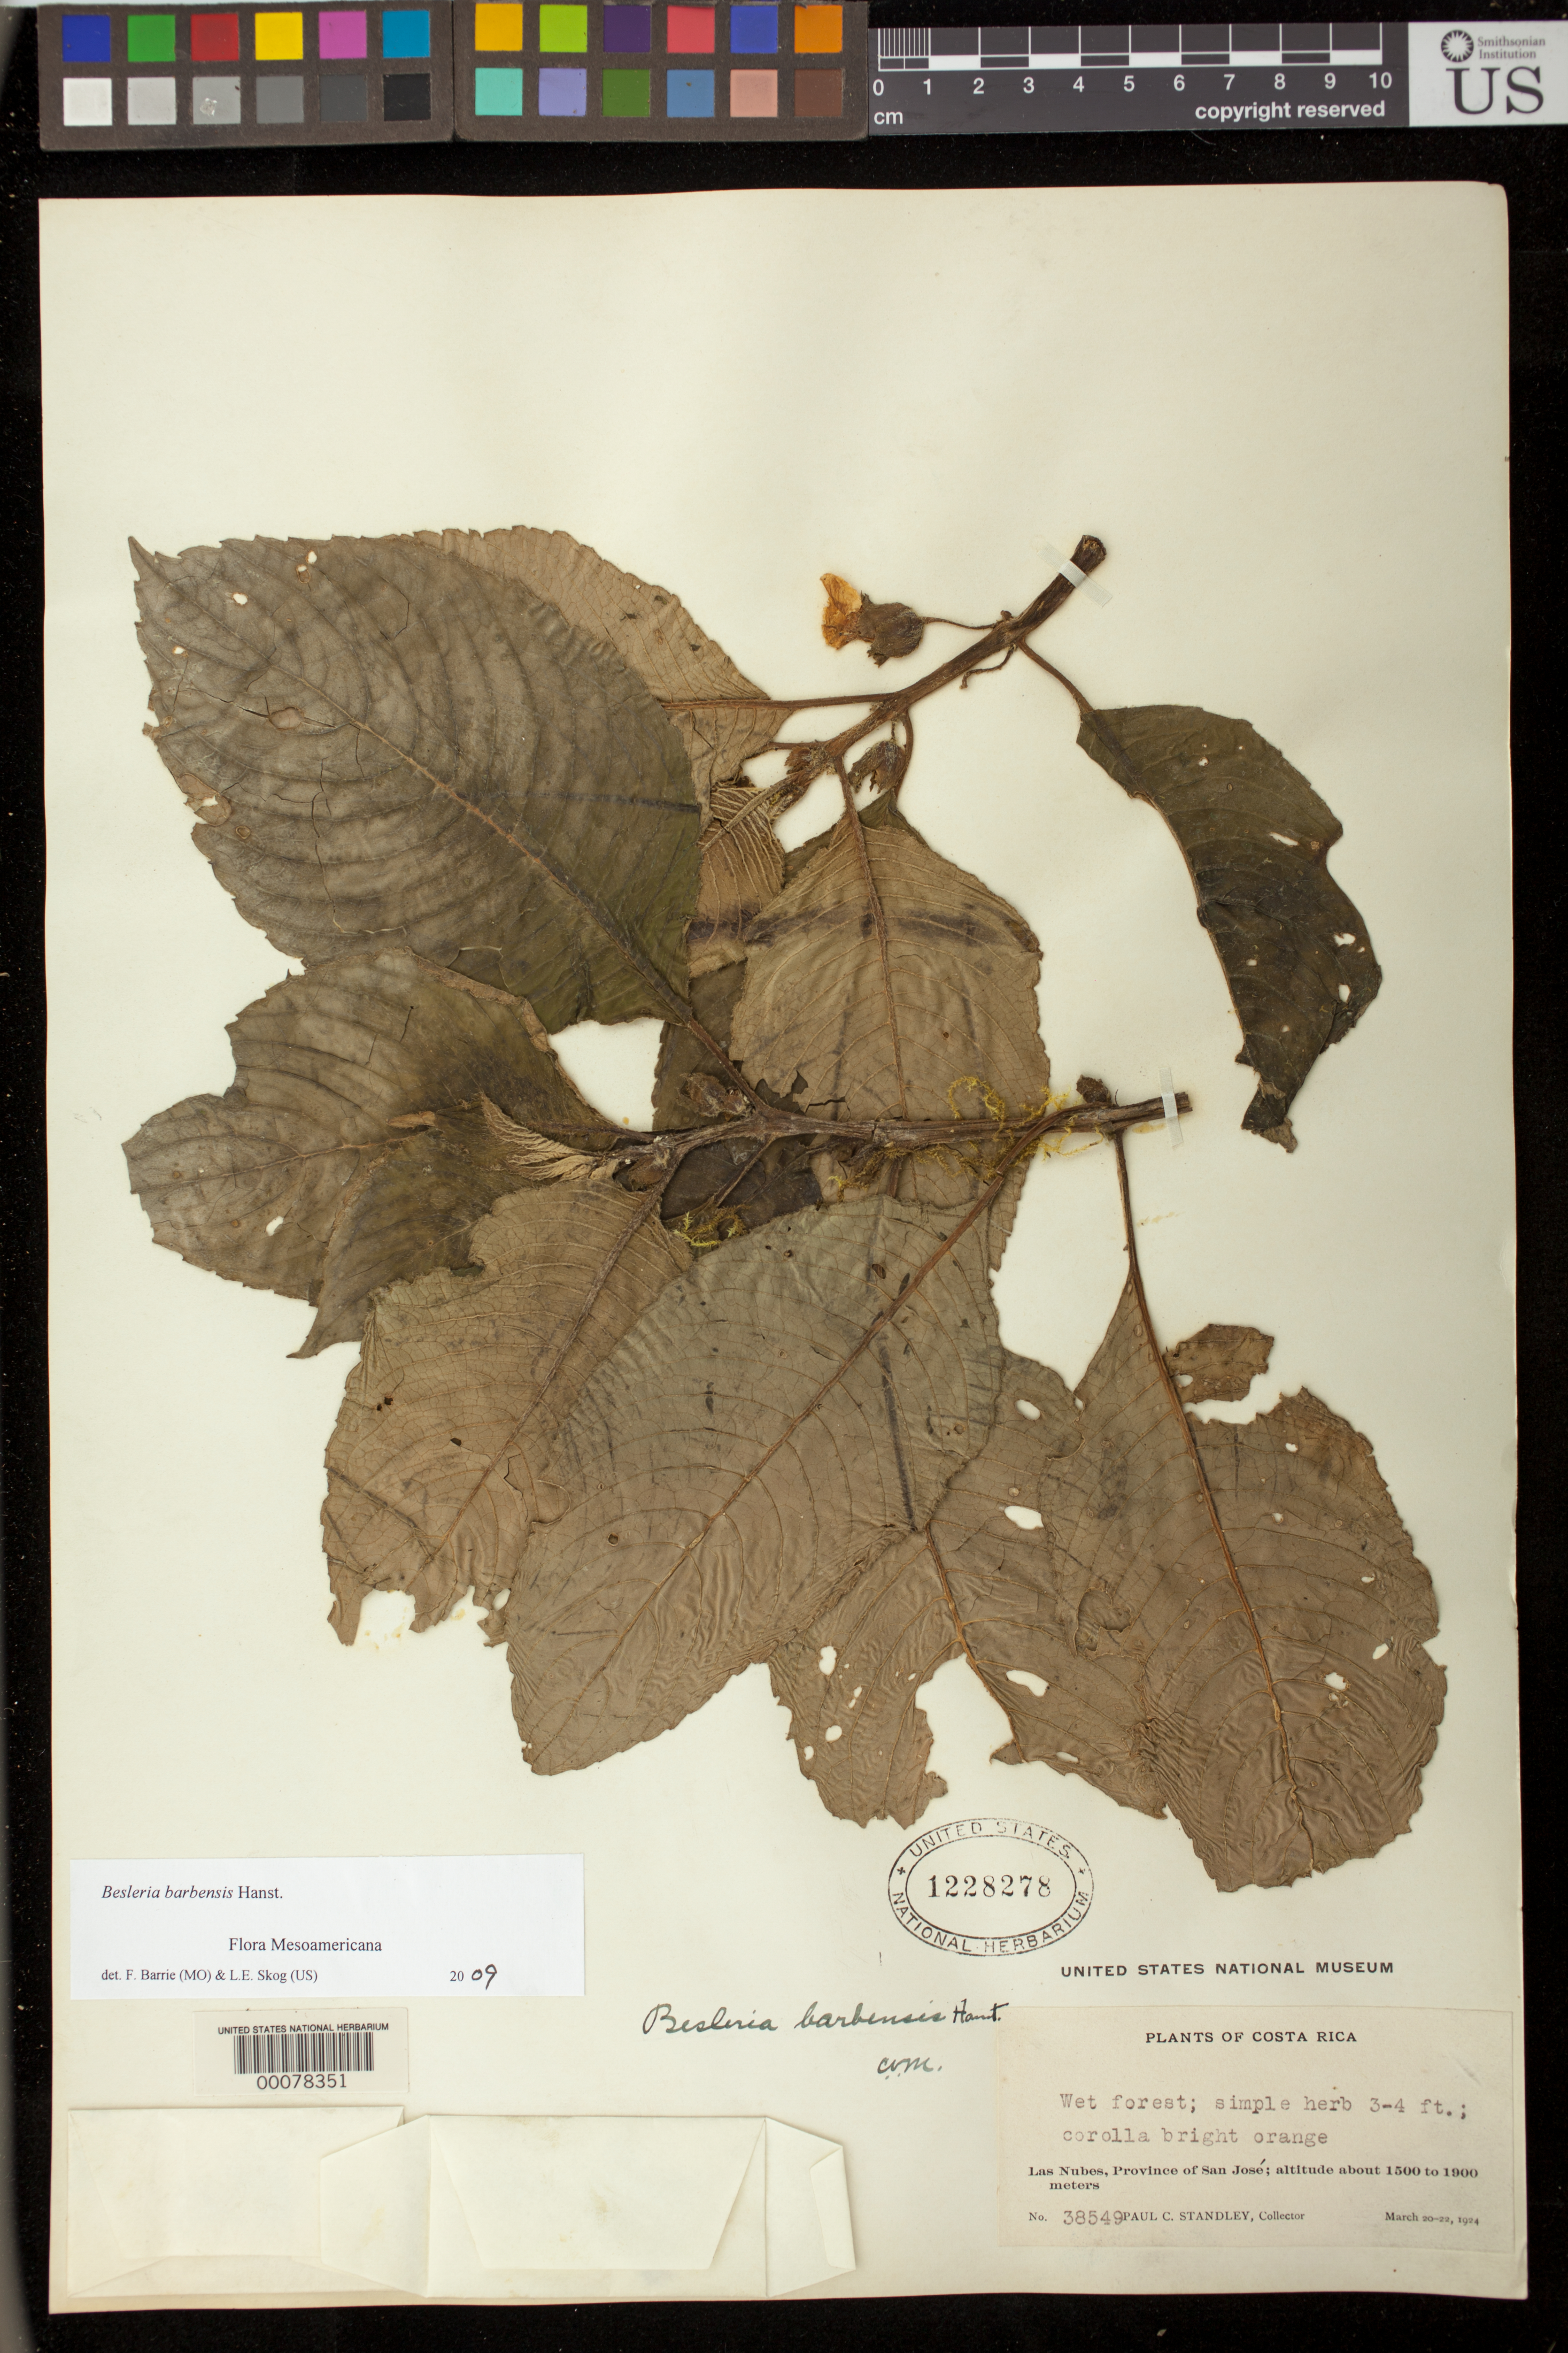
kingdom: Plantae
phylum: Tracheophyta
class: Magnoliopsida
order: Lamiales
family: Gesneriaceae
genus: Besleria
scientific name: Besleria barbensis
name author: Hanst.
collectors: P. C. Standley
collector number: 38549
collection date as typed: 20-22 Mar 1924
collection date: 1924-03-20/1924-03-22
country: Costa Rica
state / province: San José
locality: Las Nubes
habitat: Wet forest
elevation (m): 1500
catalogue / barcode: US 1228278